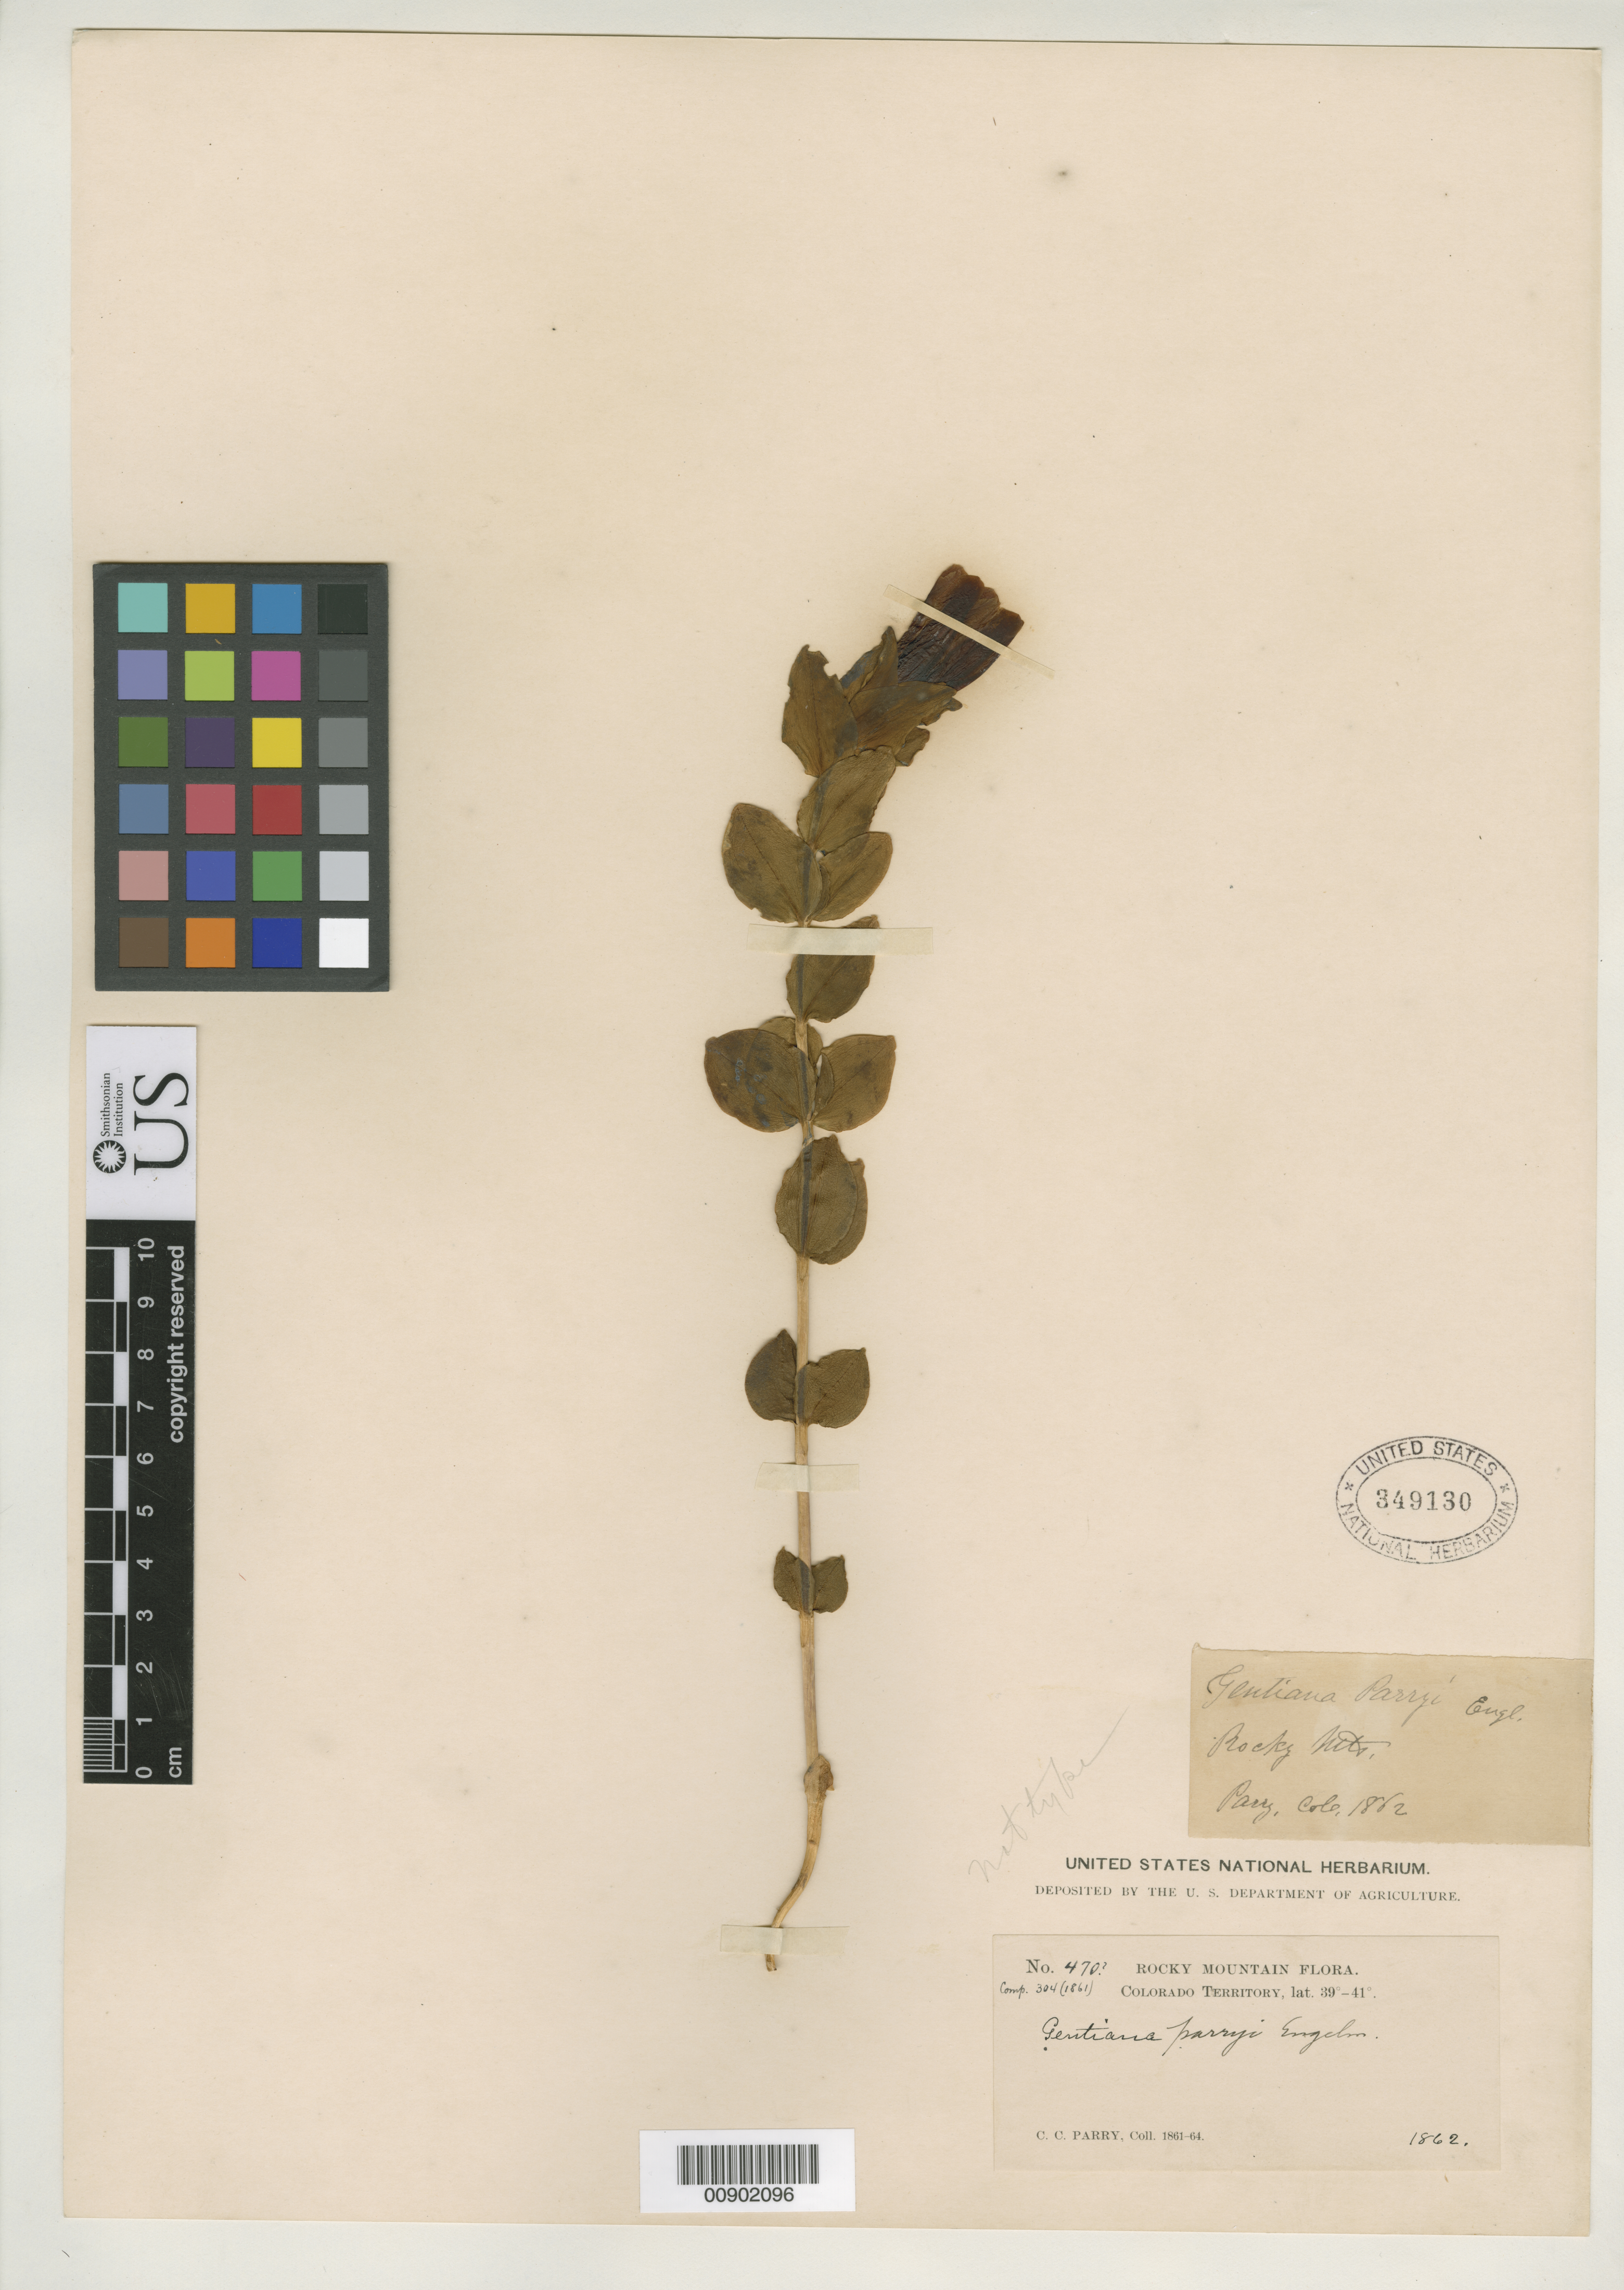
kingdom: Plantae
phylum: Tracheophyta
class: Magnoliopsida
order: Gentianales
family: Gentianaceae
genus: Gentiana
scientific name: Gentiana parryi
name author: Engelm.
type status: Possible Isosyntype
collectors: C. C. Parry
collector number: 470?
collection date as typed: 1862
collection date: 1862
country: United States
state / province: Colorado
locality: Colorado Territory, lat. 39°-41°.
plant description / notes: Lectotype collection is Parry 304 as cited by S.J. Wolff, Ann. Missouri Bot. Gard. 75: 1629 (1988).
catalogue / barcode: US 349130